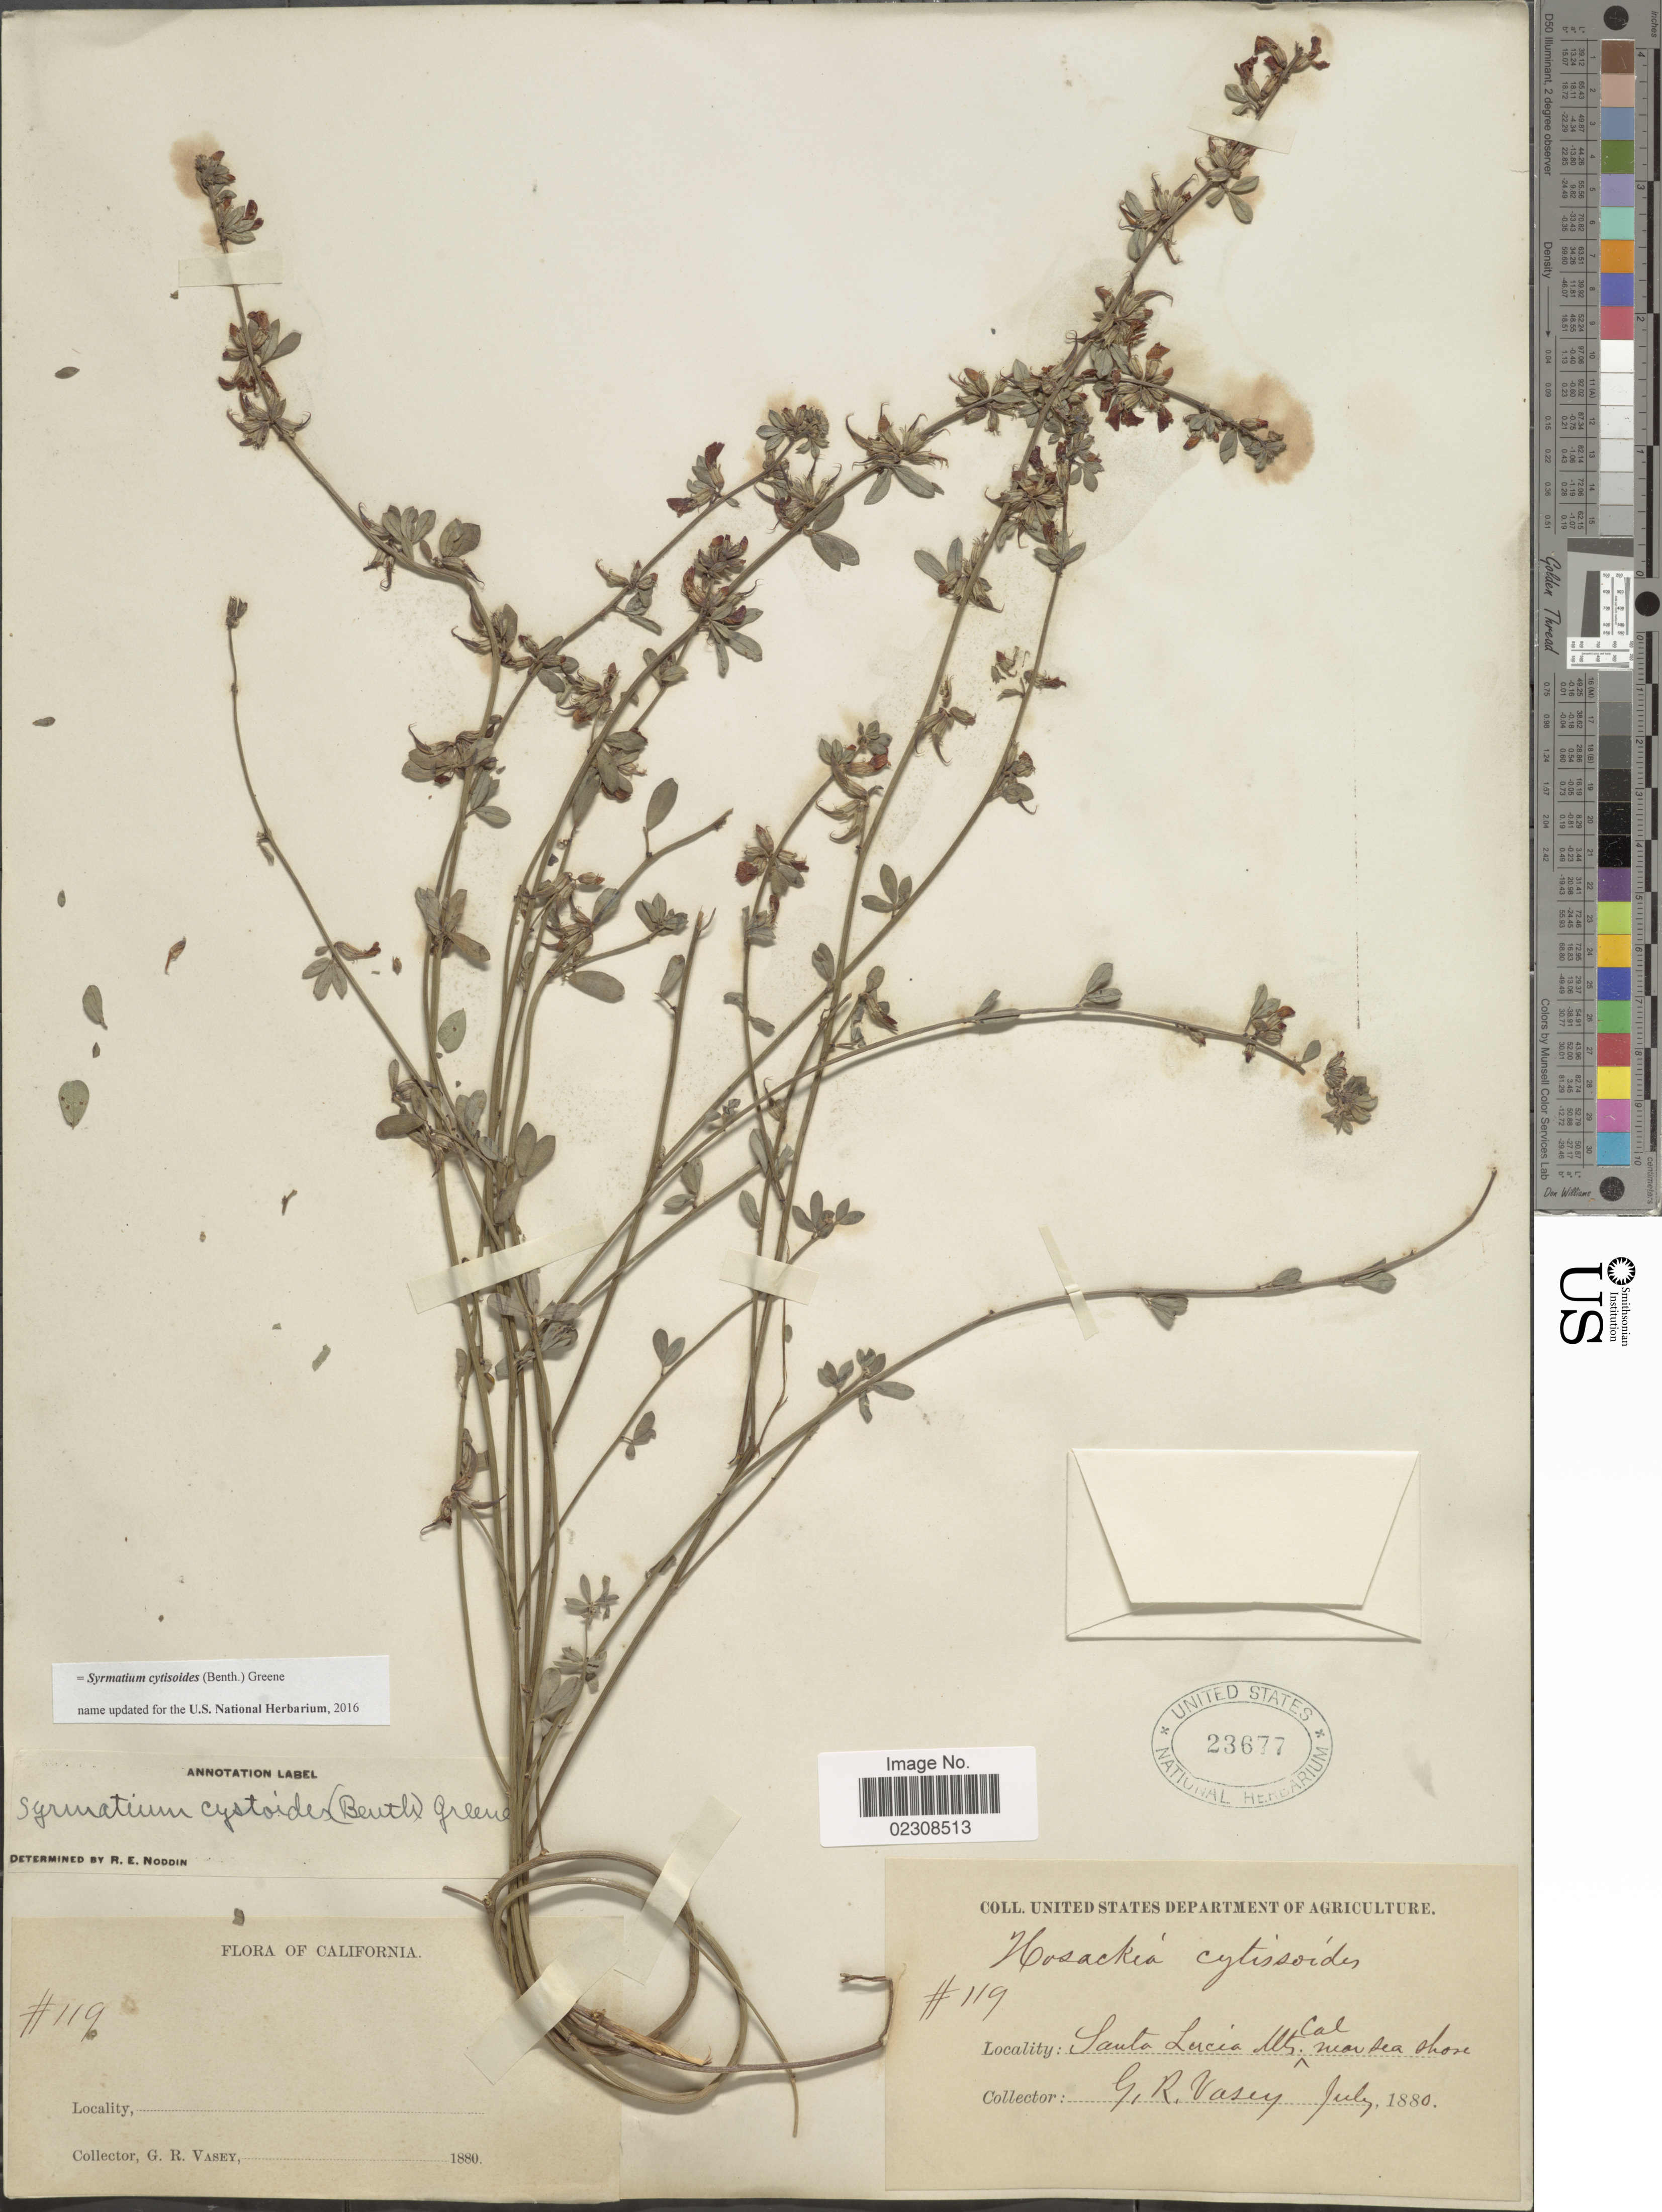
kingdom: Plantae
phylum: Tracheophyta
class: Magnoliopsida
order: Fabales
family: Fabaceae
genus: Syrmatium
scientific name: Syrmatium cytisoides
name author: (Benth.) Greene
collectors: G. R. Vasey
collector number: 119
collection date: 1880-07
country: United States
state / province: California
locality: Santa Lucia Mts Cal, near sea shore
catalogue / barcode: US 23677